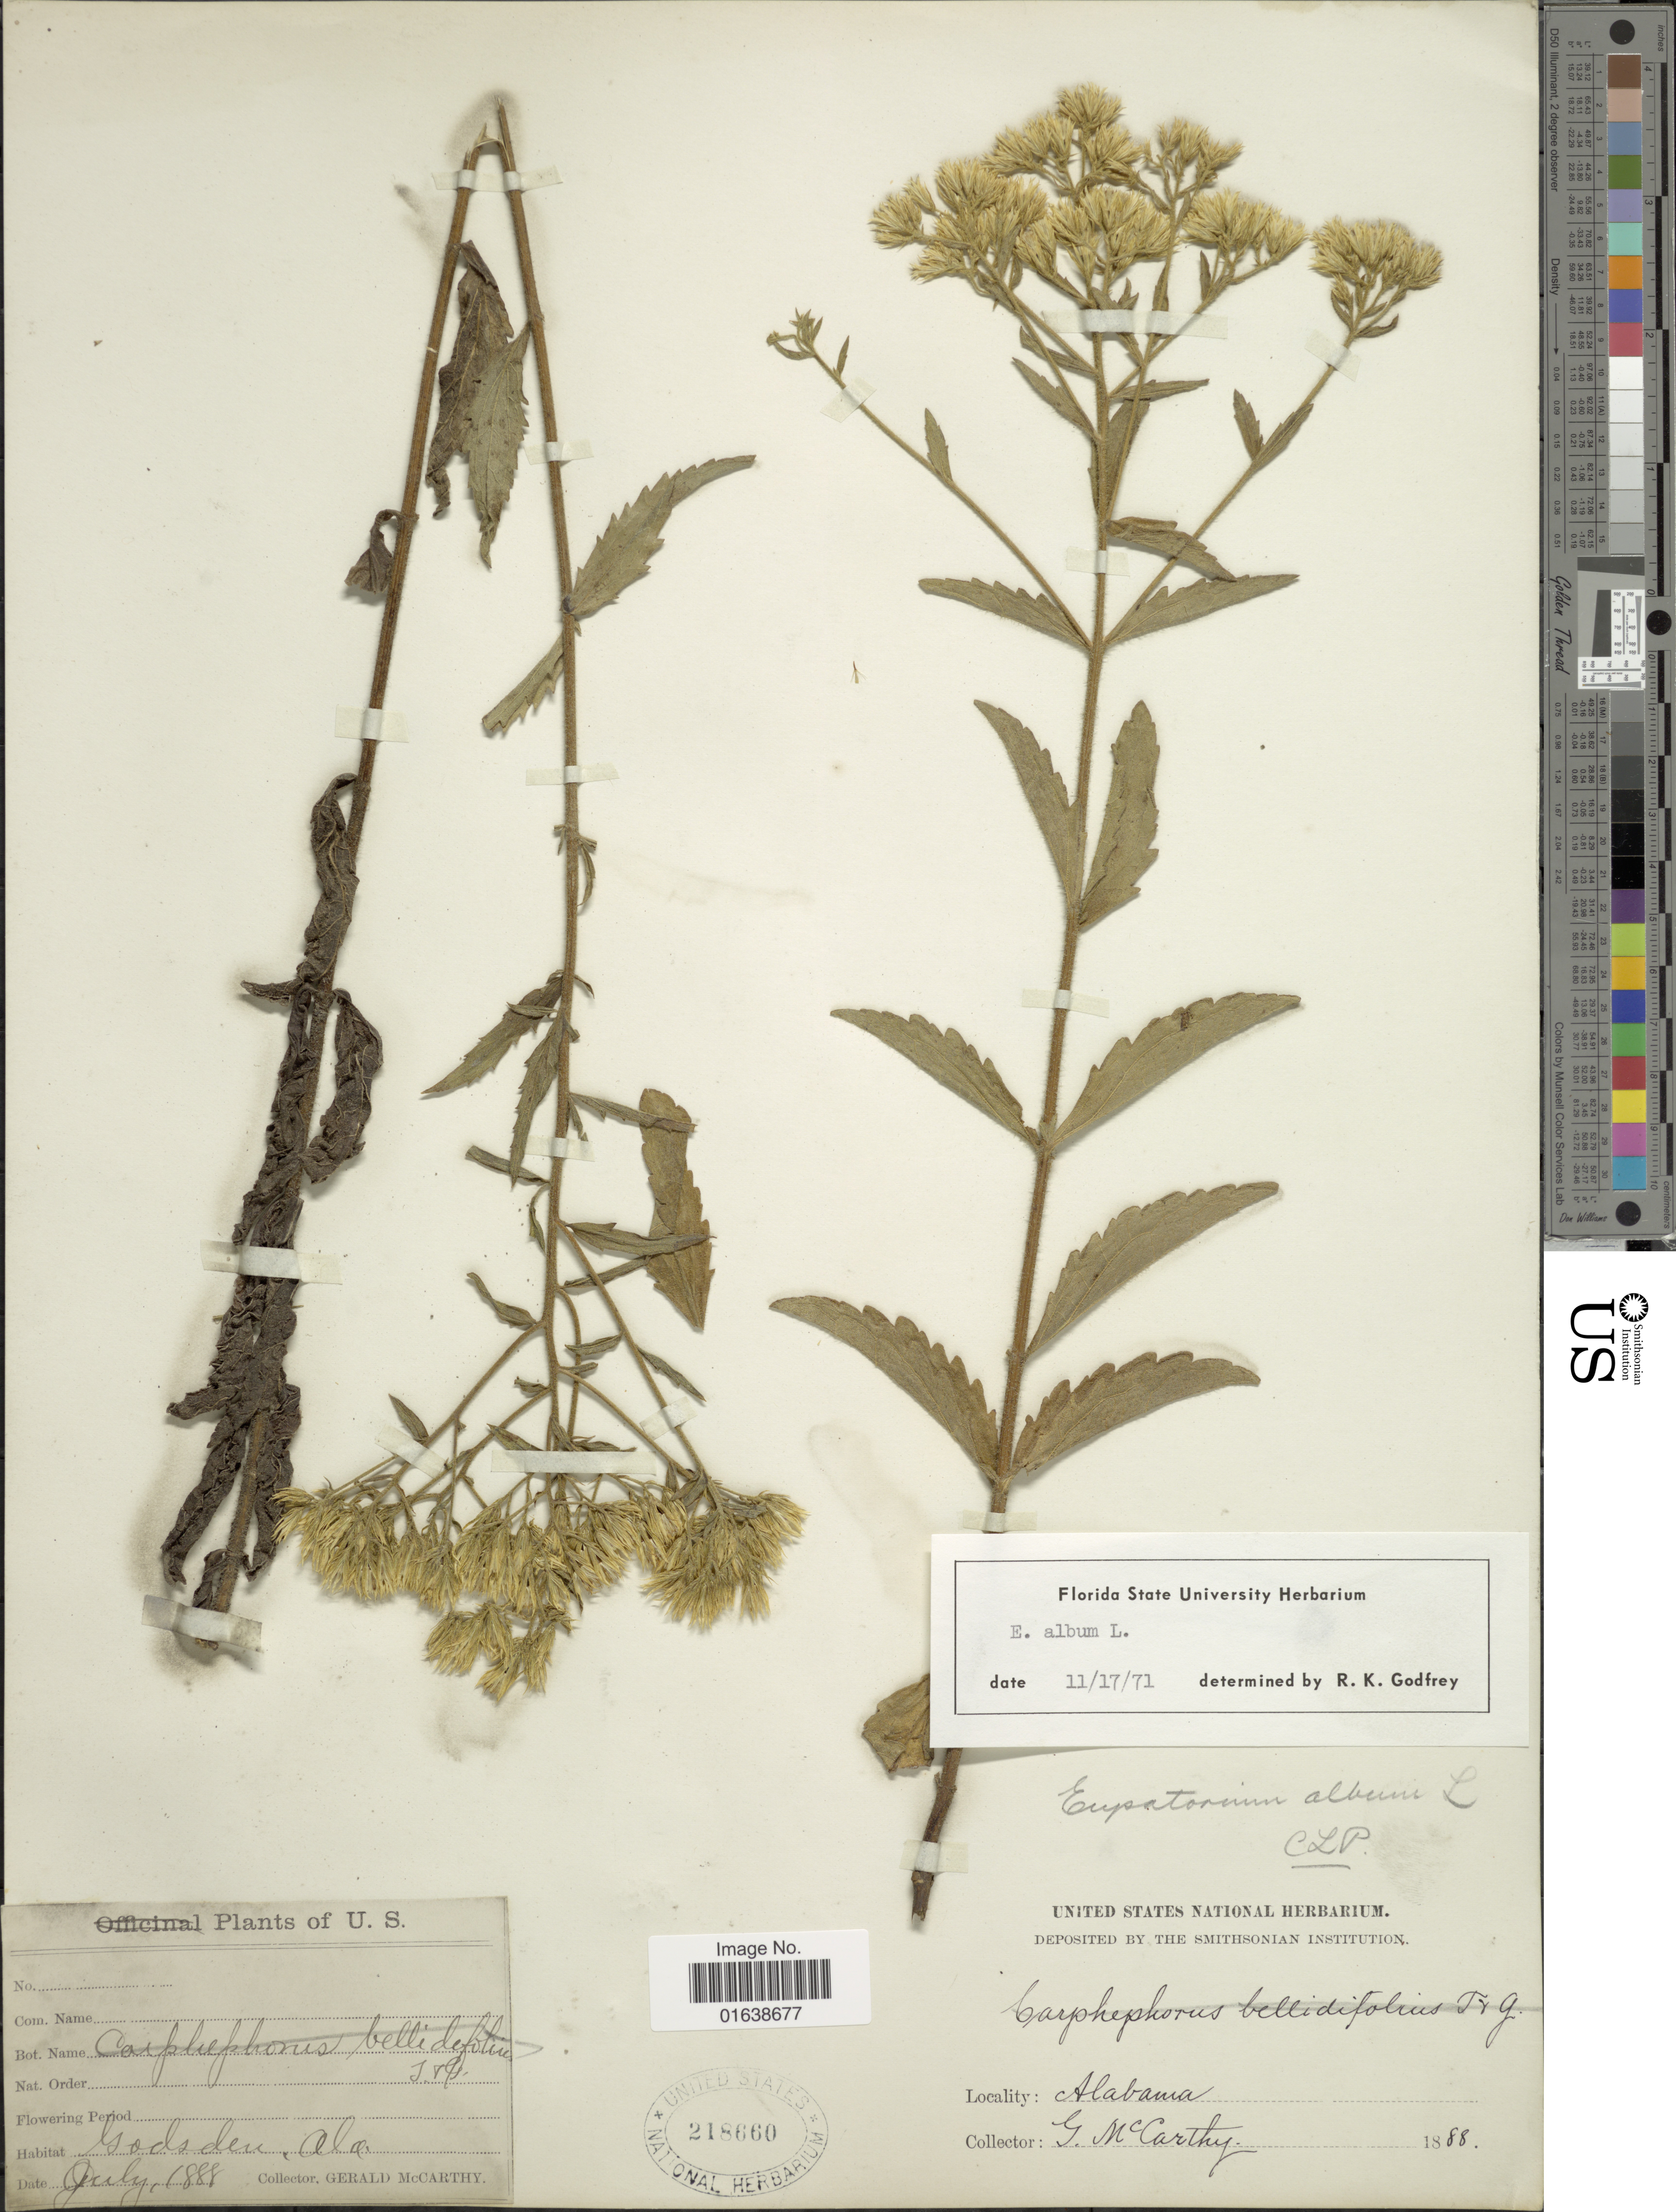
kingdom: Plantae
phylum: Tracheophyta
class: Magnoliopsida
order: Asterales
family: Asteraceae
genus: Eupatorium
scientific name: Eupatorium album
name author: L.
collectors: M. McCarthy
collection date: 1888-07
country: United States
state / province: Alabama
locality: Gadsden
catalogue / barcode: US 218660